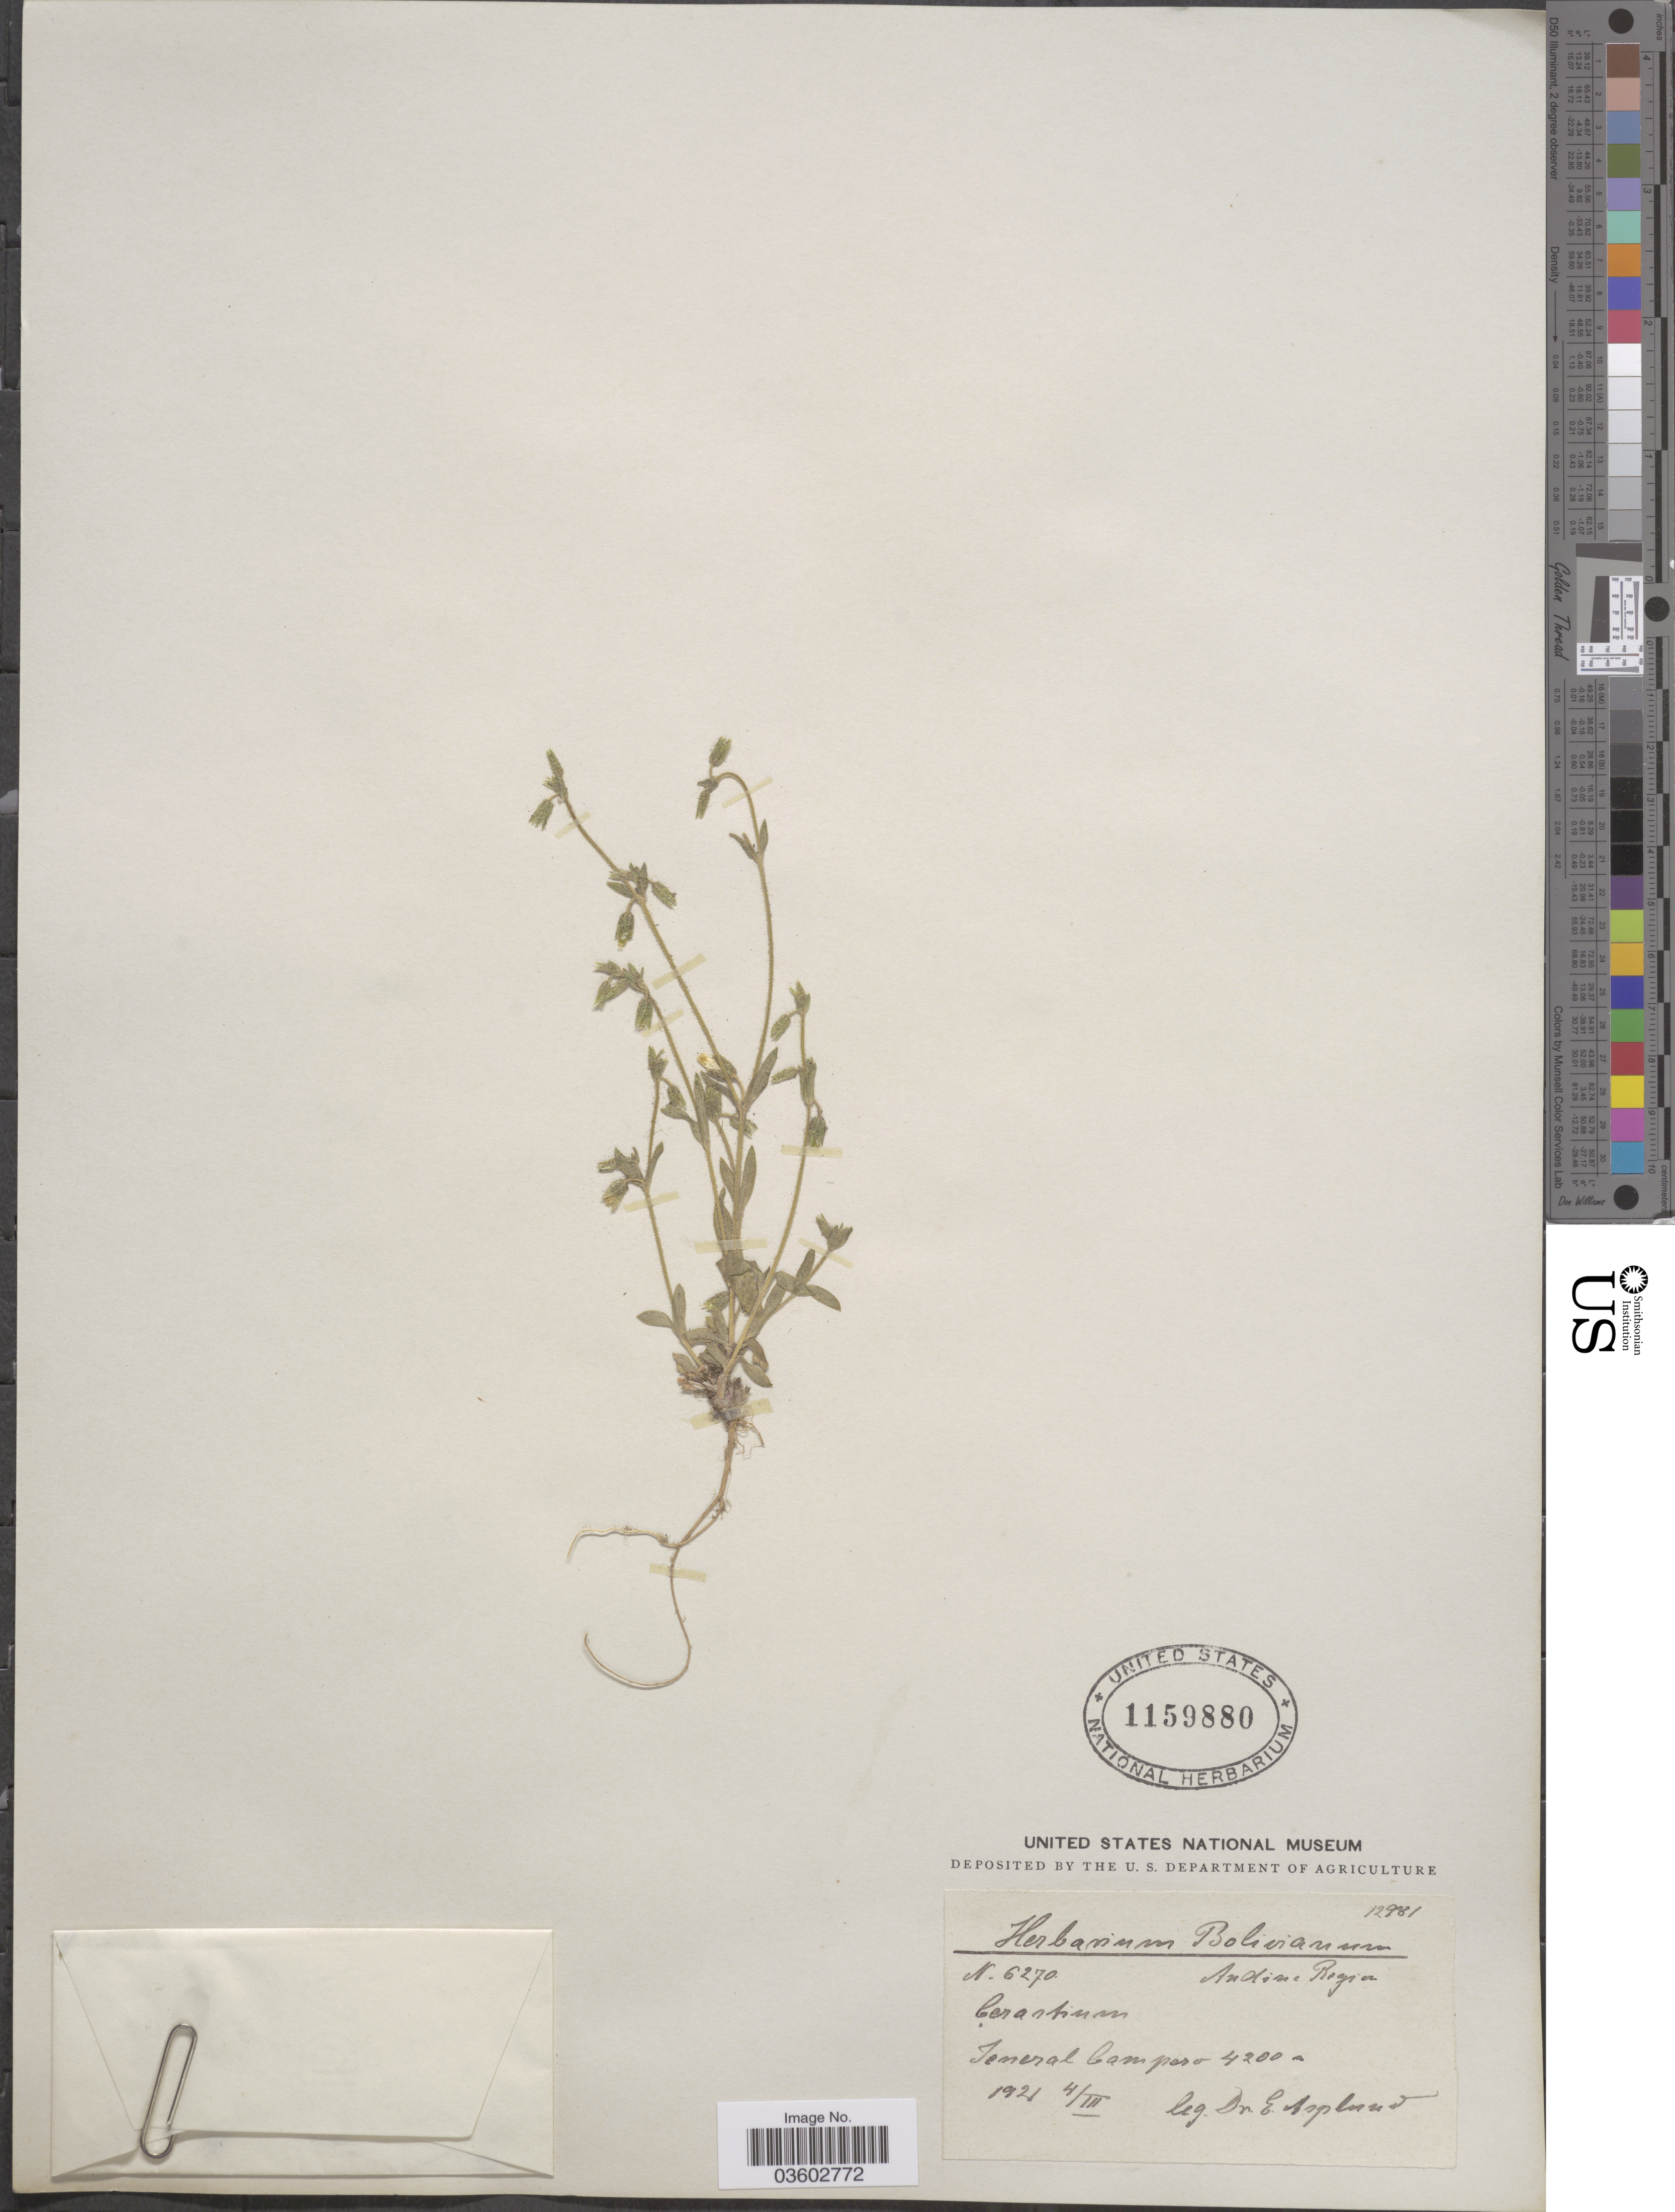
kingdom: Plantae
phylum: Tracheophyta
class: Magnoliopsida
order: Caryophyllales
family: Caryophyllaceae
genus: Cerastium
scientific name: Cerastium vulgatum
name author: L.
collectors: E. Asplund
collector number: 6270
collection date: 1921-03-04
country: Bolivia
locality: Andine Region. General Camparo.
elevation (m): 4200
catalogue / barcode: US 1159880